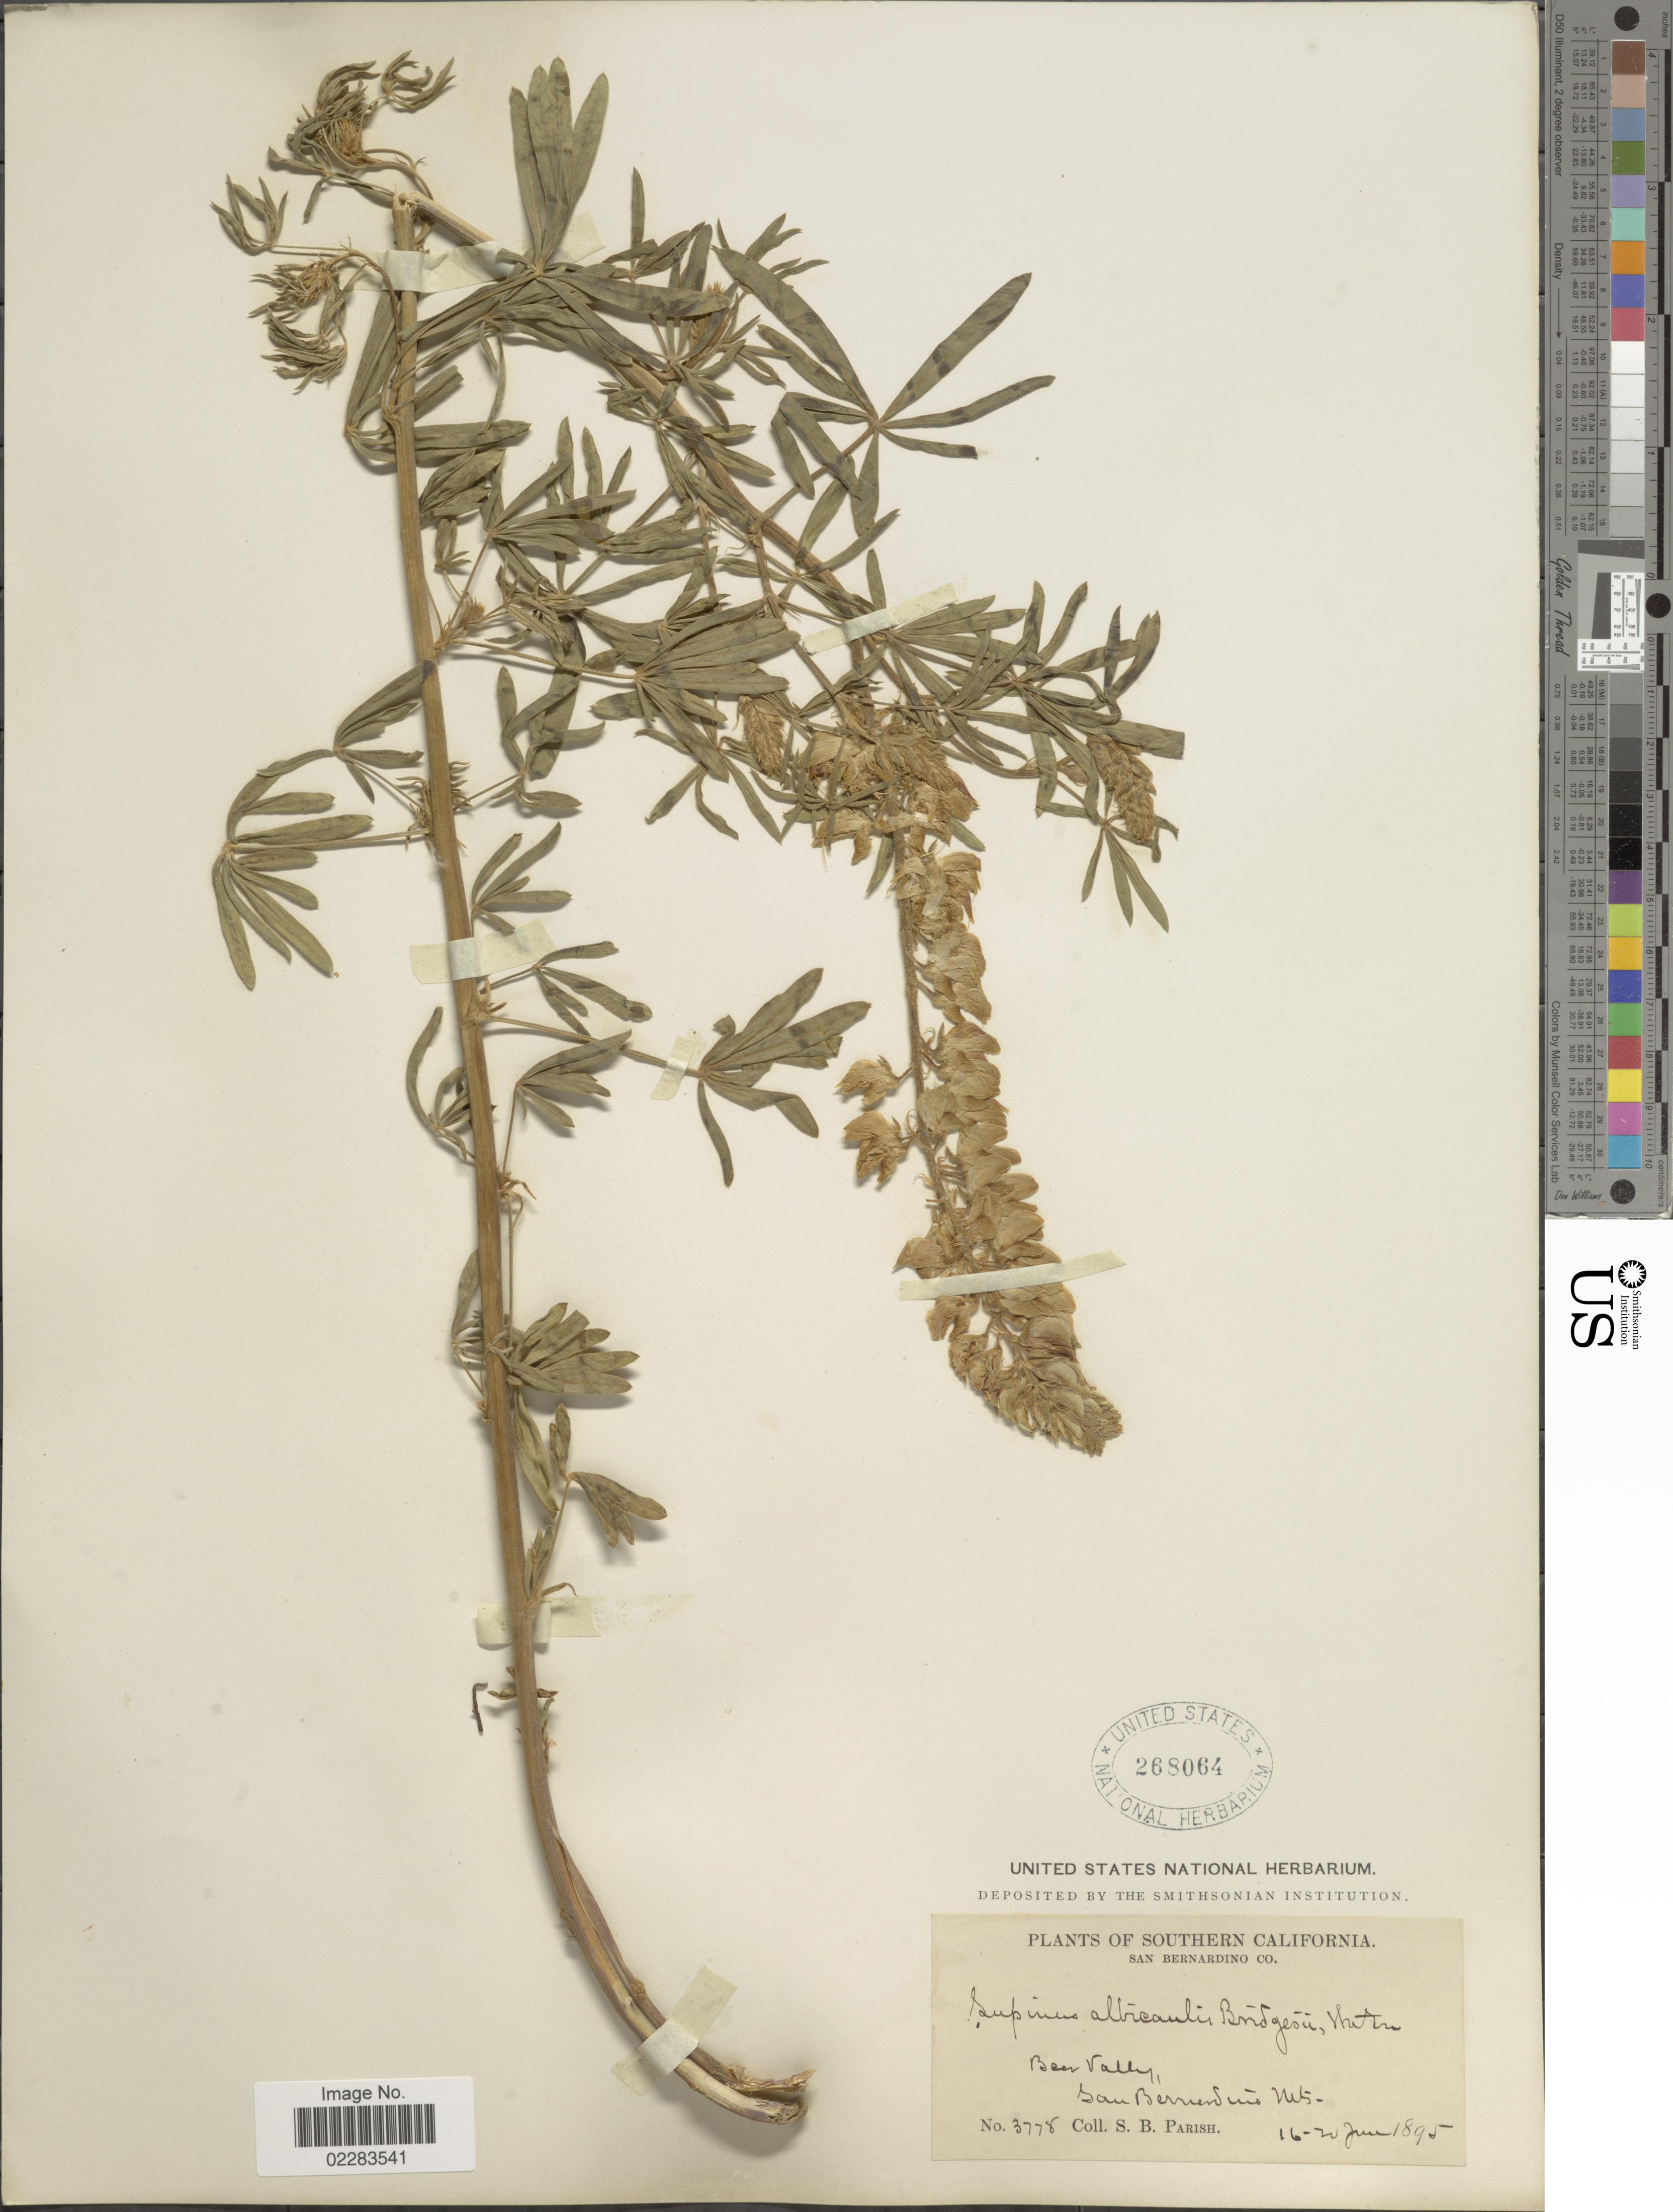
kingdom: Plantae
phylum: Tracheophyta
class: Magnoliopsida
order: Fabales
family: Fabaceae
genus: Lupinus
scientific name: Lupinus albicaulis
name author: Douglas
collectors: S. B. Parish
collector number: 3778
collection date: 1895-06-16/1895-06-20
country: United States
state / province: California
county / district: San Bernardino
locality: Southern California. San Bernardino Co. Bear Valley, San Bernardino Mts.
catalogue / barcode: US 268064